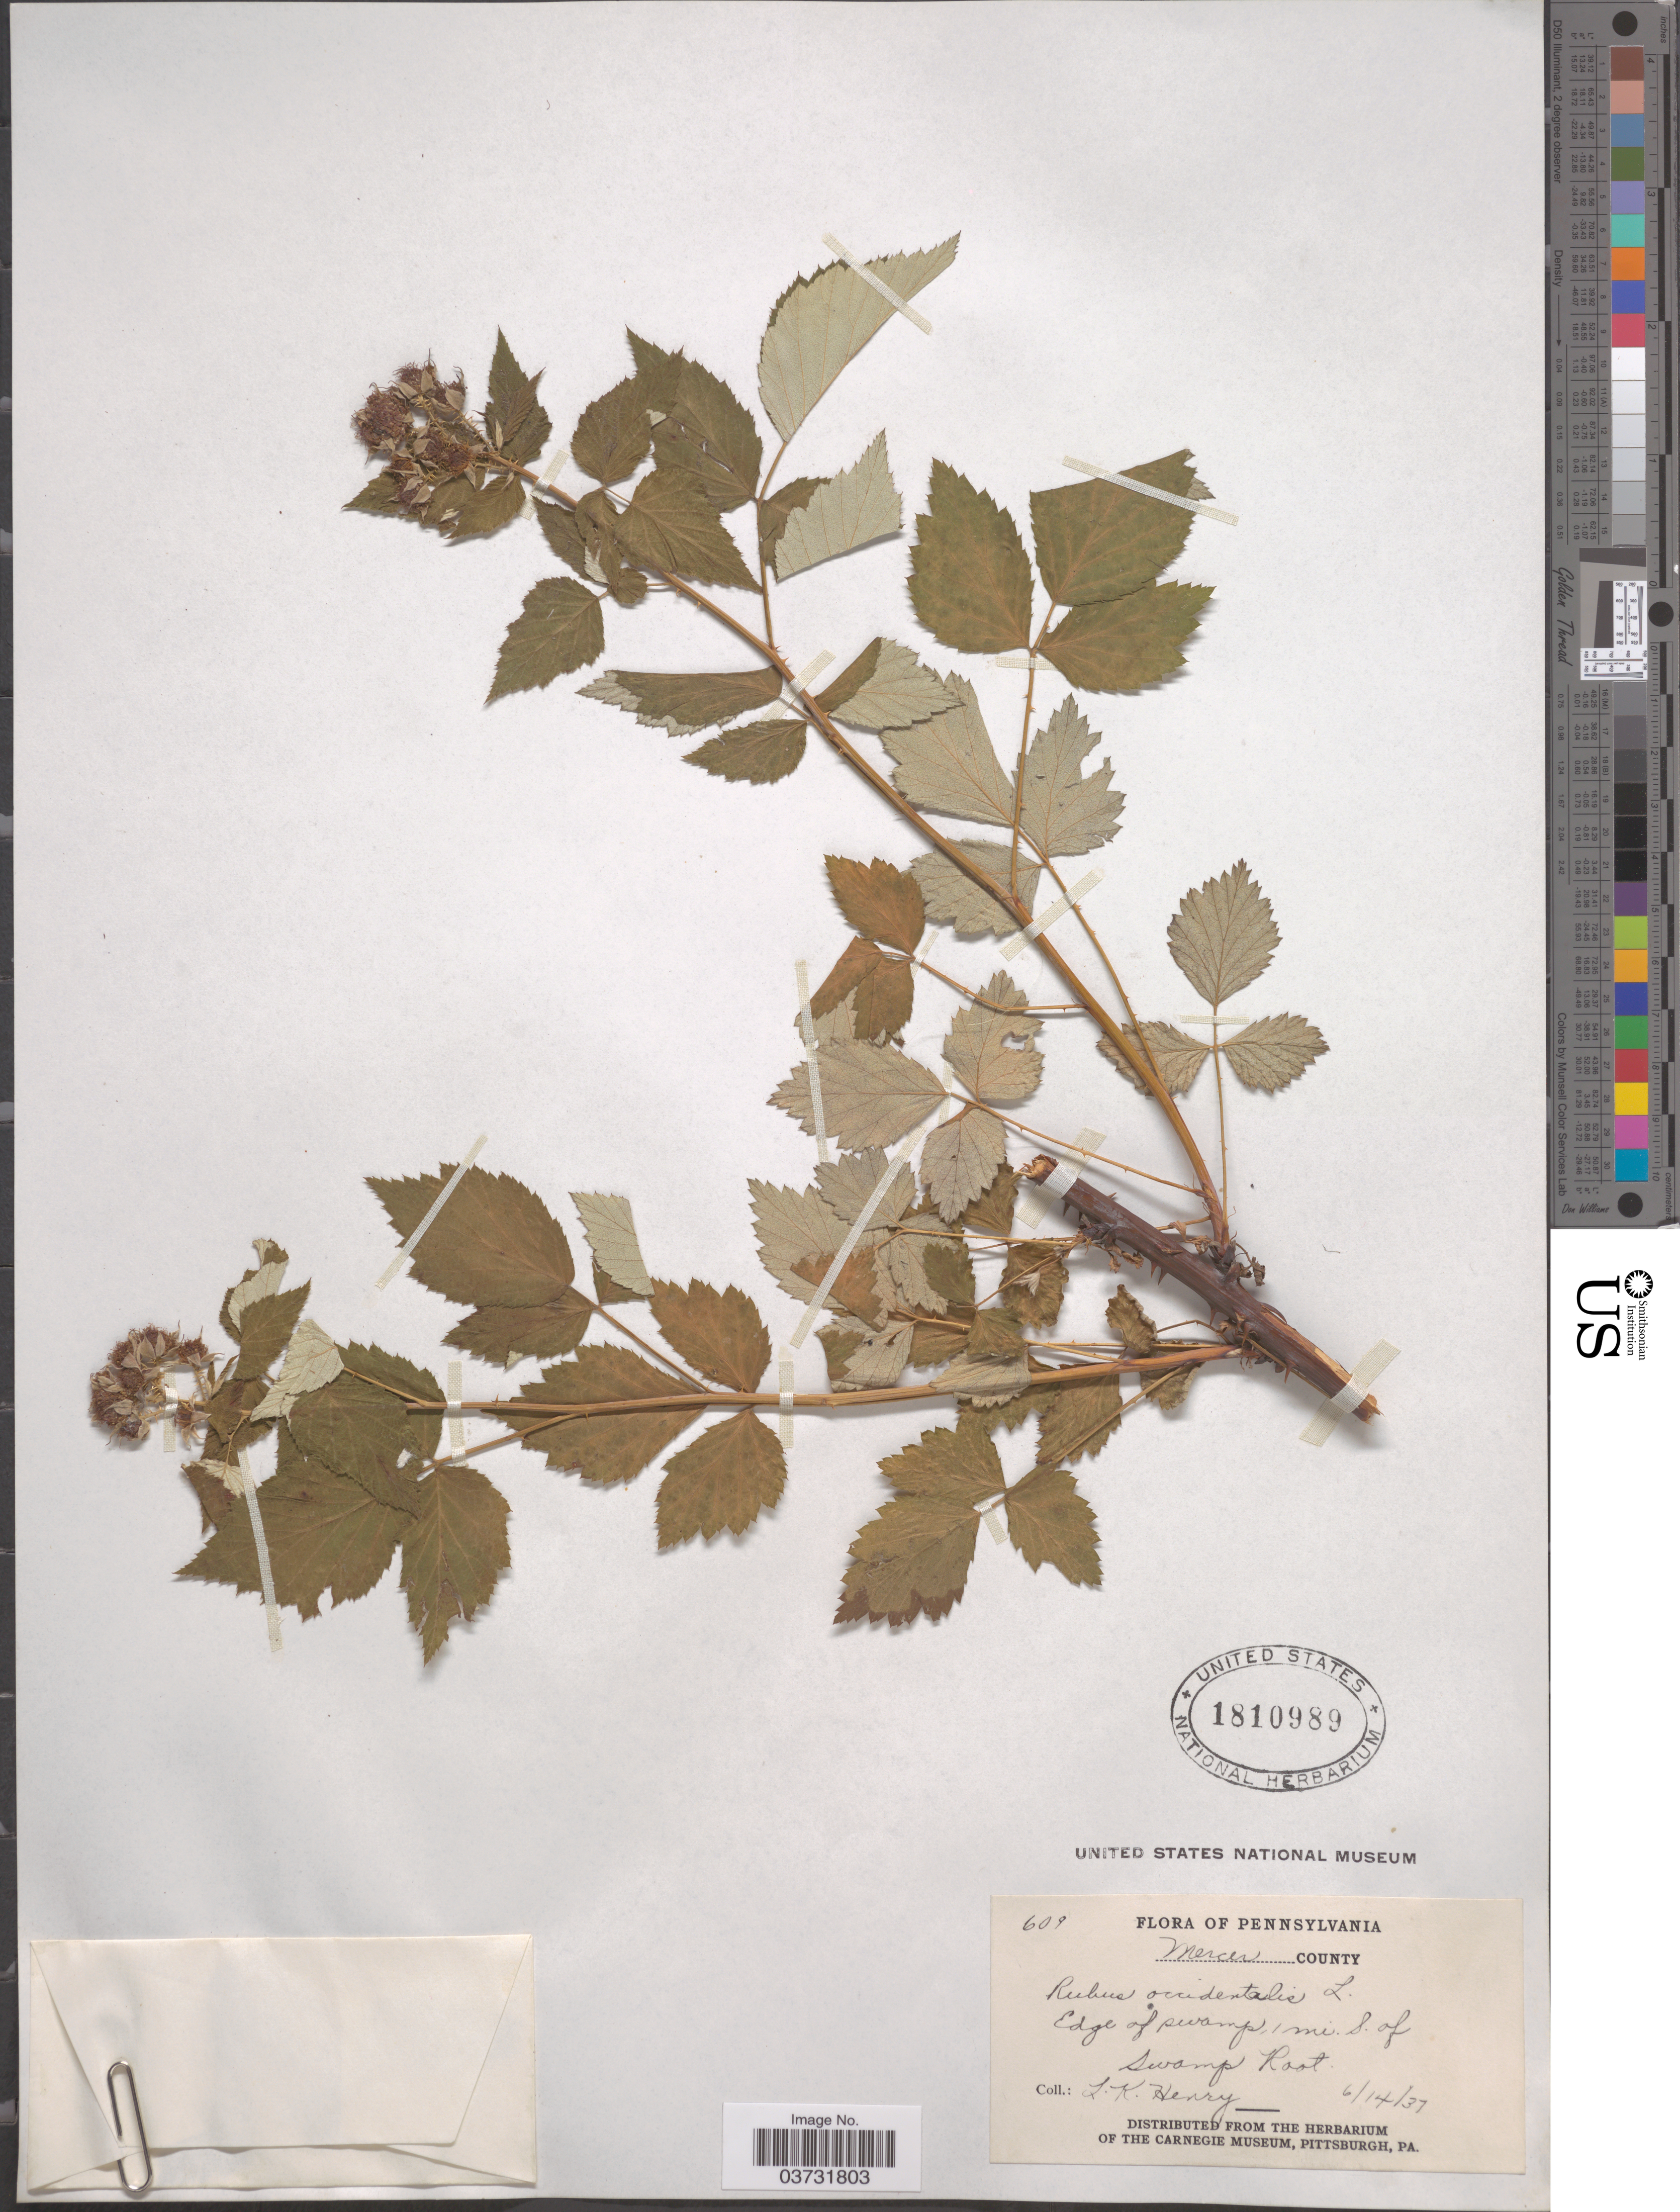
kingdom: Plantae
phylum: Tracheophyta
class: Magnoliopsida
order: Rosales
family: Rosaceae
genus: Rubus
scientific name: Rubus occidentalis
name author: L.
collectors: L. K. Henry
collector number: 609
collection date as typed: Transcribed d/m/y: 14/6/37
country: United States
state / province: Pennsylvania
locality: Mercer County. Edge of swamp, 1 mi. S. of Swamp Root.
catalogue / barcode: US 1810989